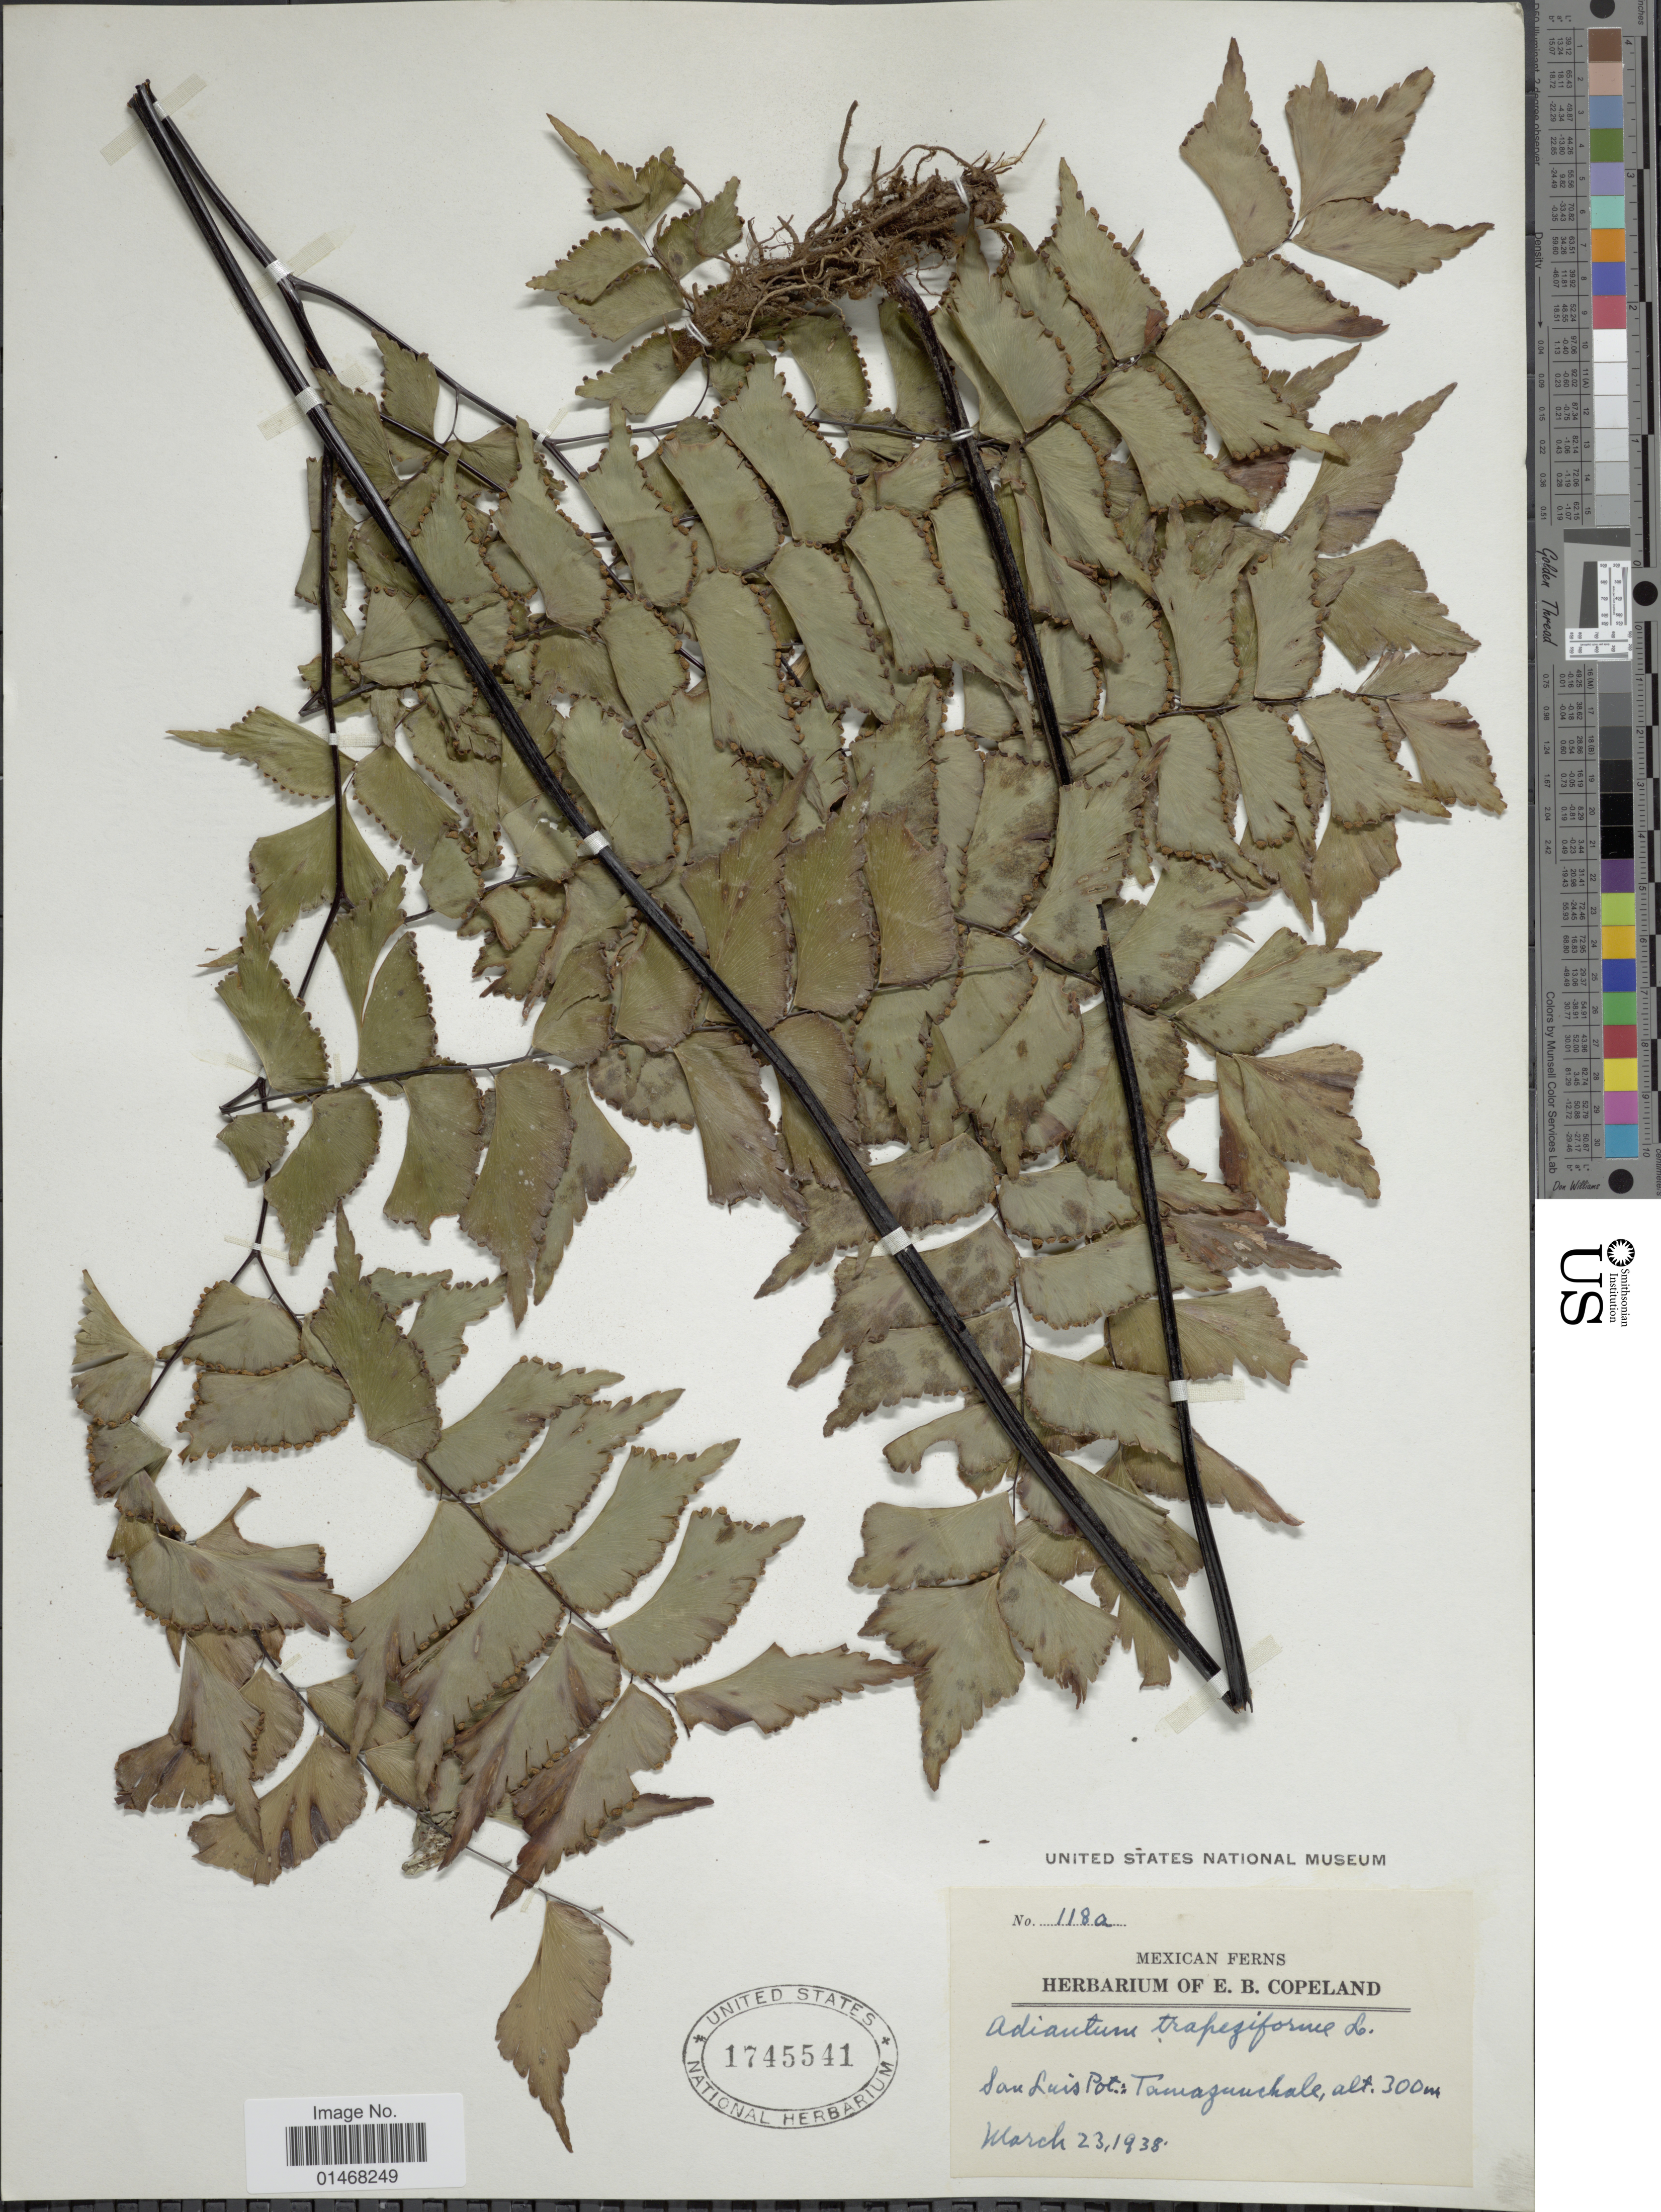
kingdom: Plantae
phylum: Tracheophyta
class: Polypodiopsida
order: Polypodiales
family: Pteridaceae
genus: Adiantum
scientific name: Adiantum trapeziforme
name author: L.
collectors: ex herb. E. B. Copeland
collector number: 118a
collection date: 1938-03-23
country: Mexico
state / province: San Luis Potosí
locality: Tamazunchale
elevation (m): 300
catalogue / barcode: US 1745541